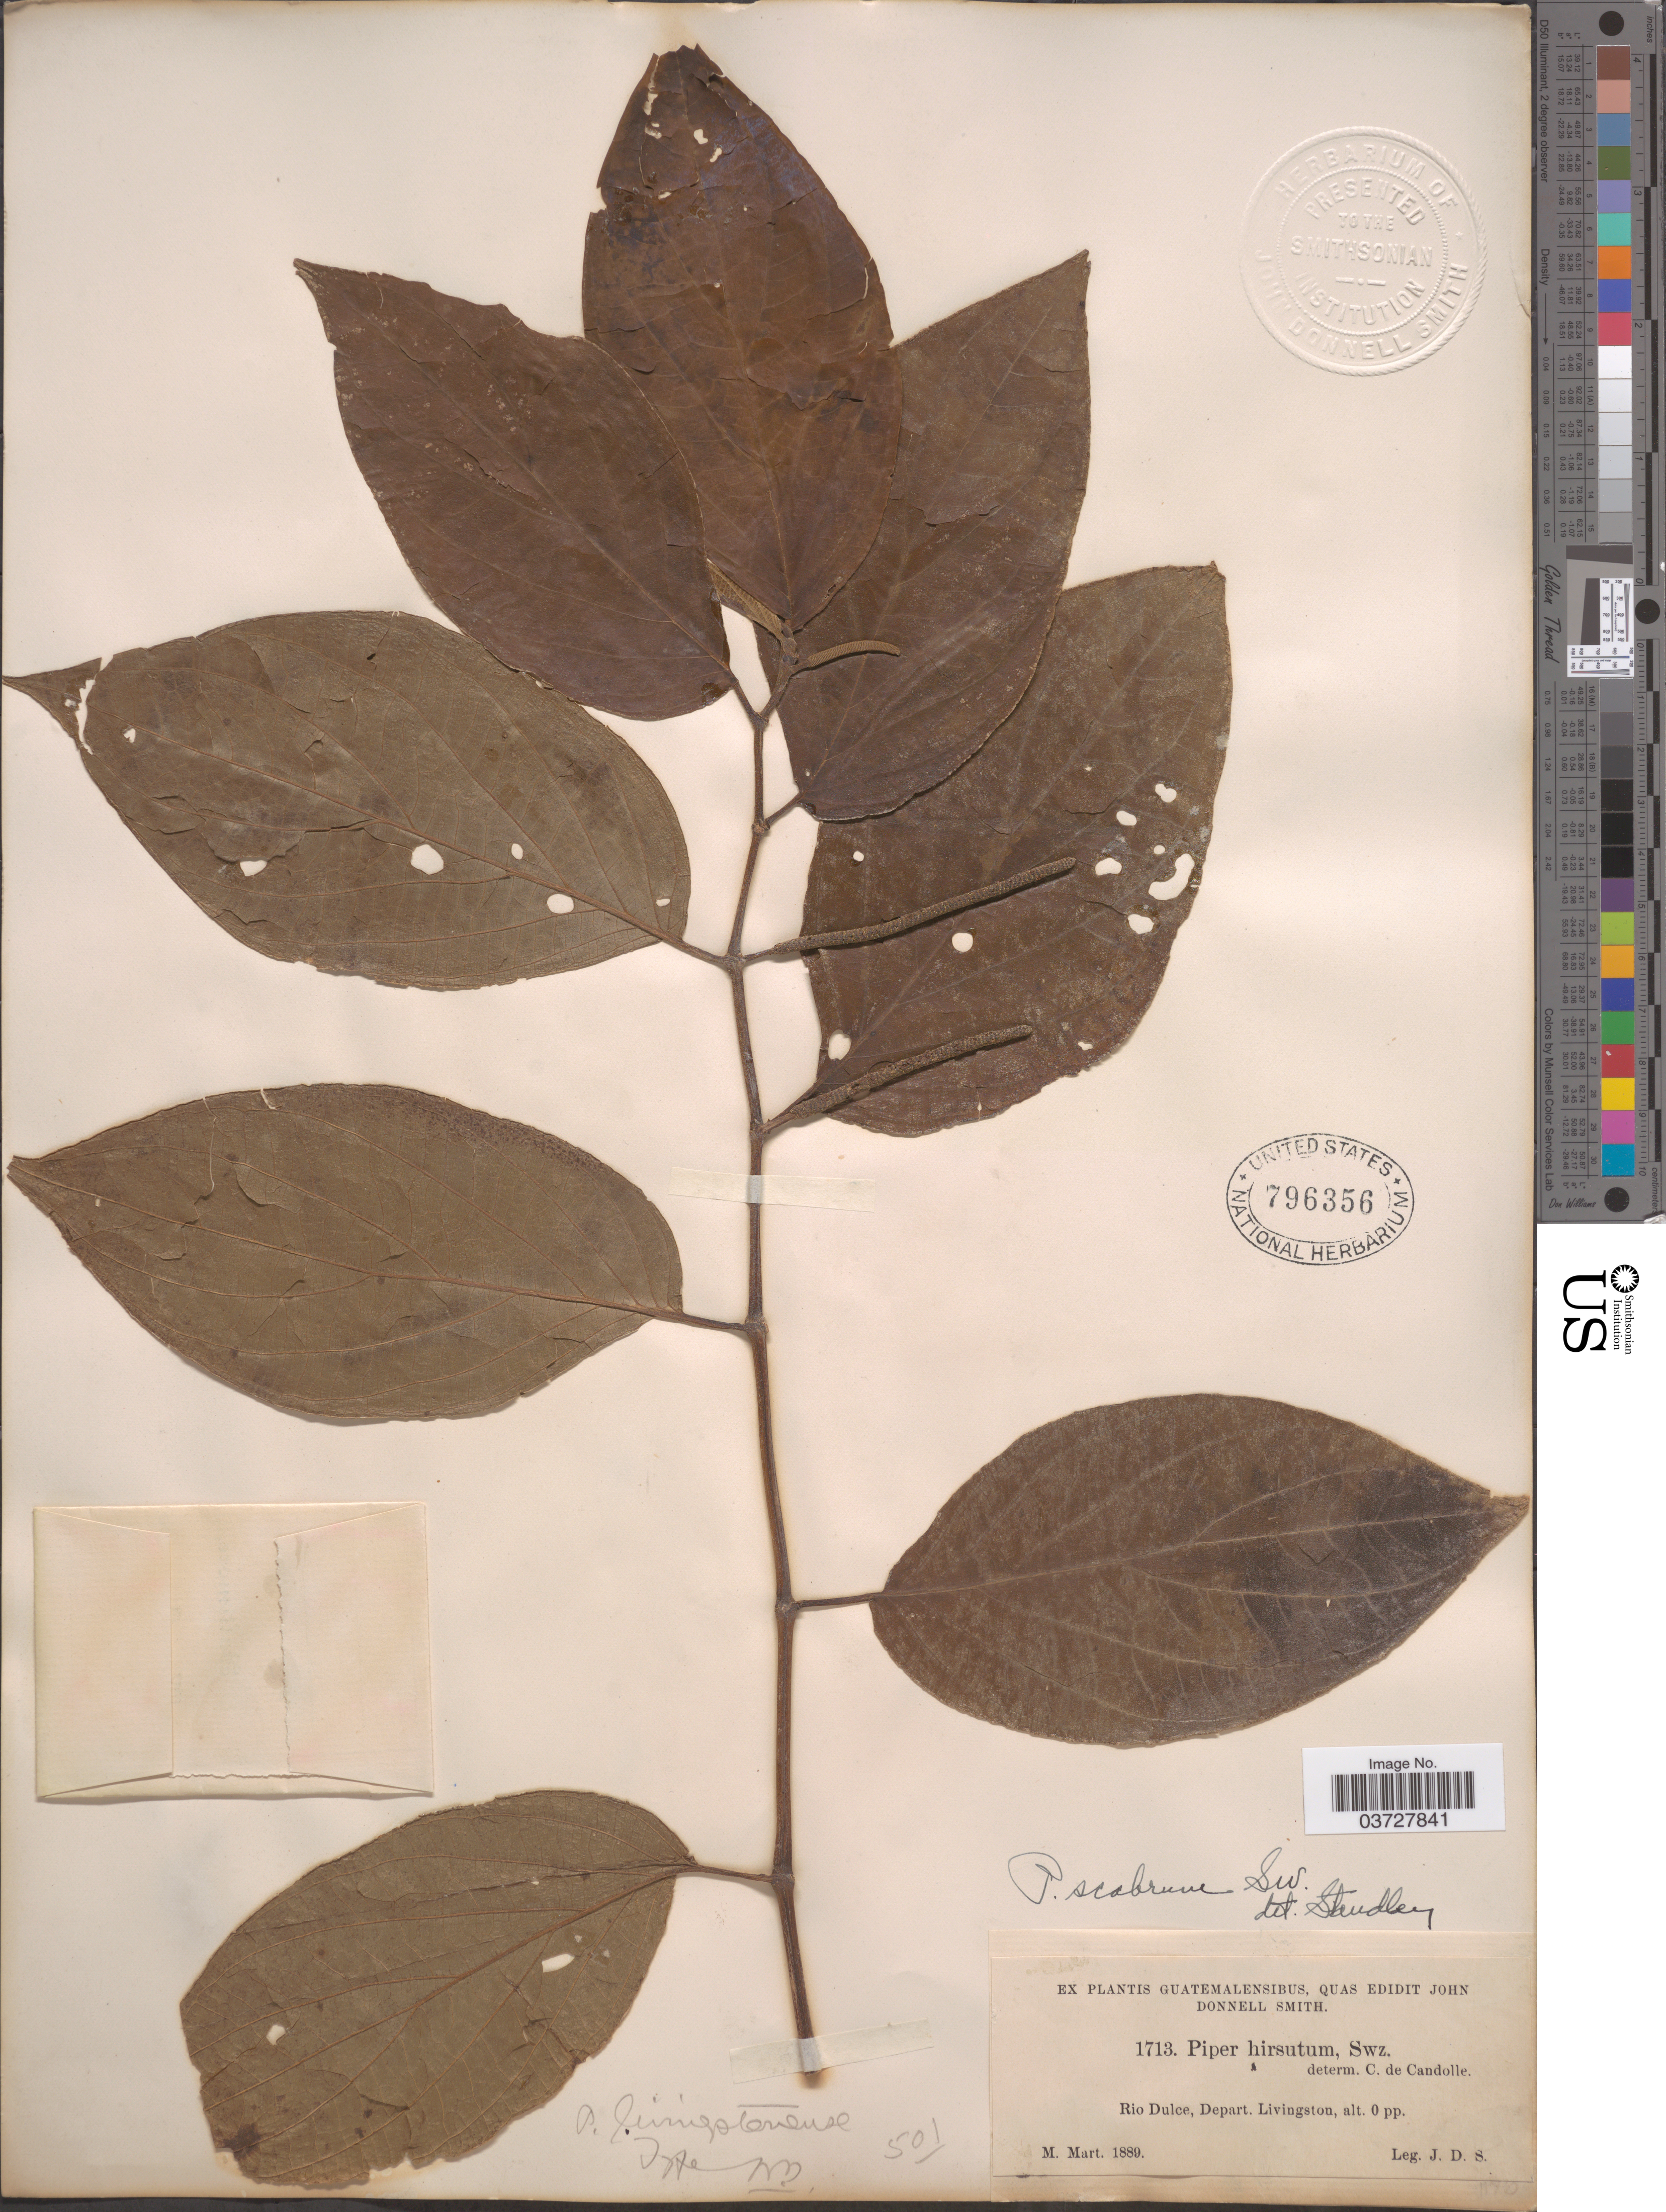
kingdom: Plantae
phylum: Tracheophyta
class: Magnoliopsida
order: Piperales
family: Piperaceae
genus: Piper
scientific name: Piper scabrum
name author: Sw.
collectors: J. Donnell Smith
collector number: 1713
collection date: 1889-03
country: Guatemala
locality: Rio Dulce, Depart. Livingston.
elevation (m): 0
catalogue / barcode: US 796356